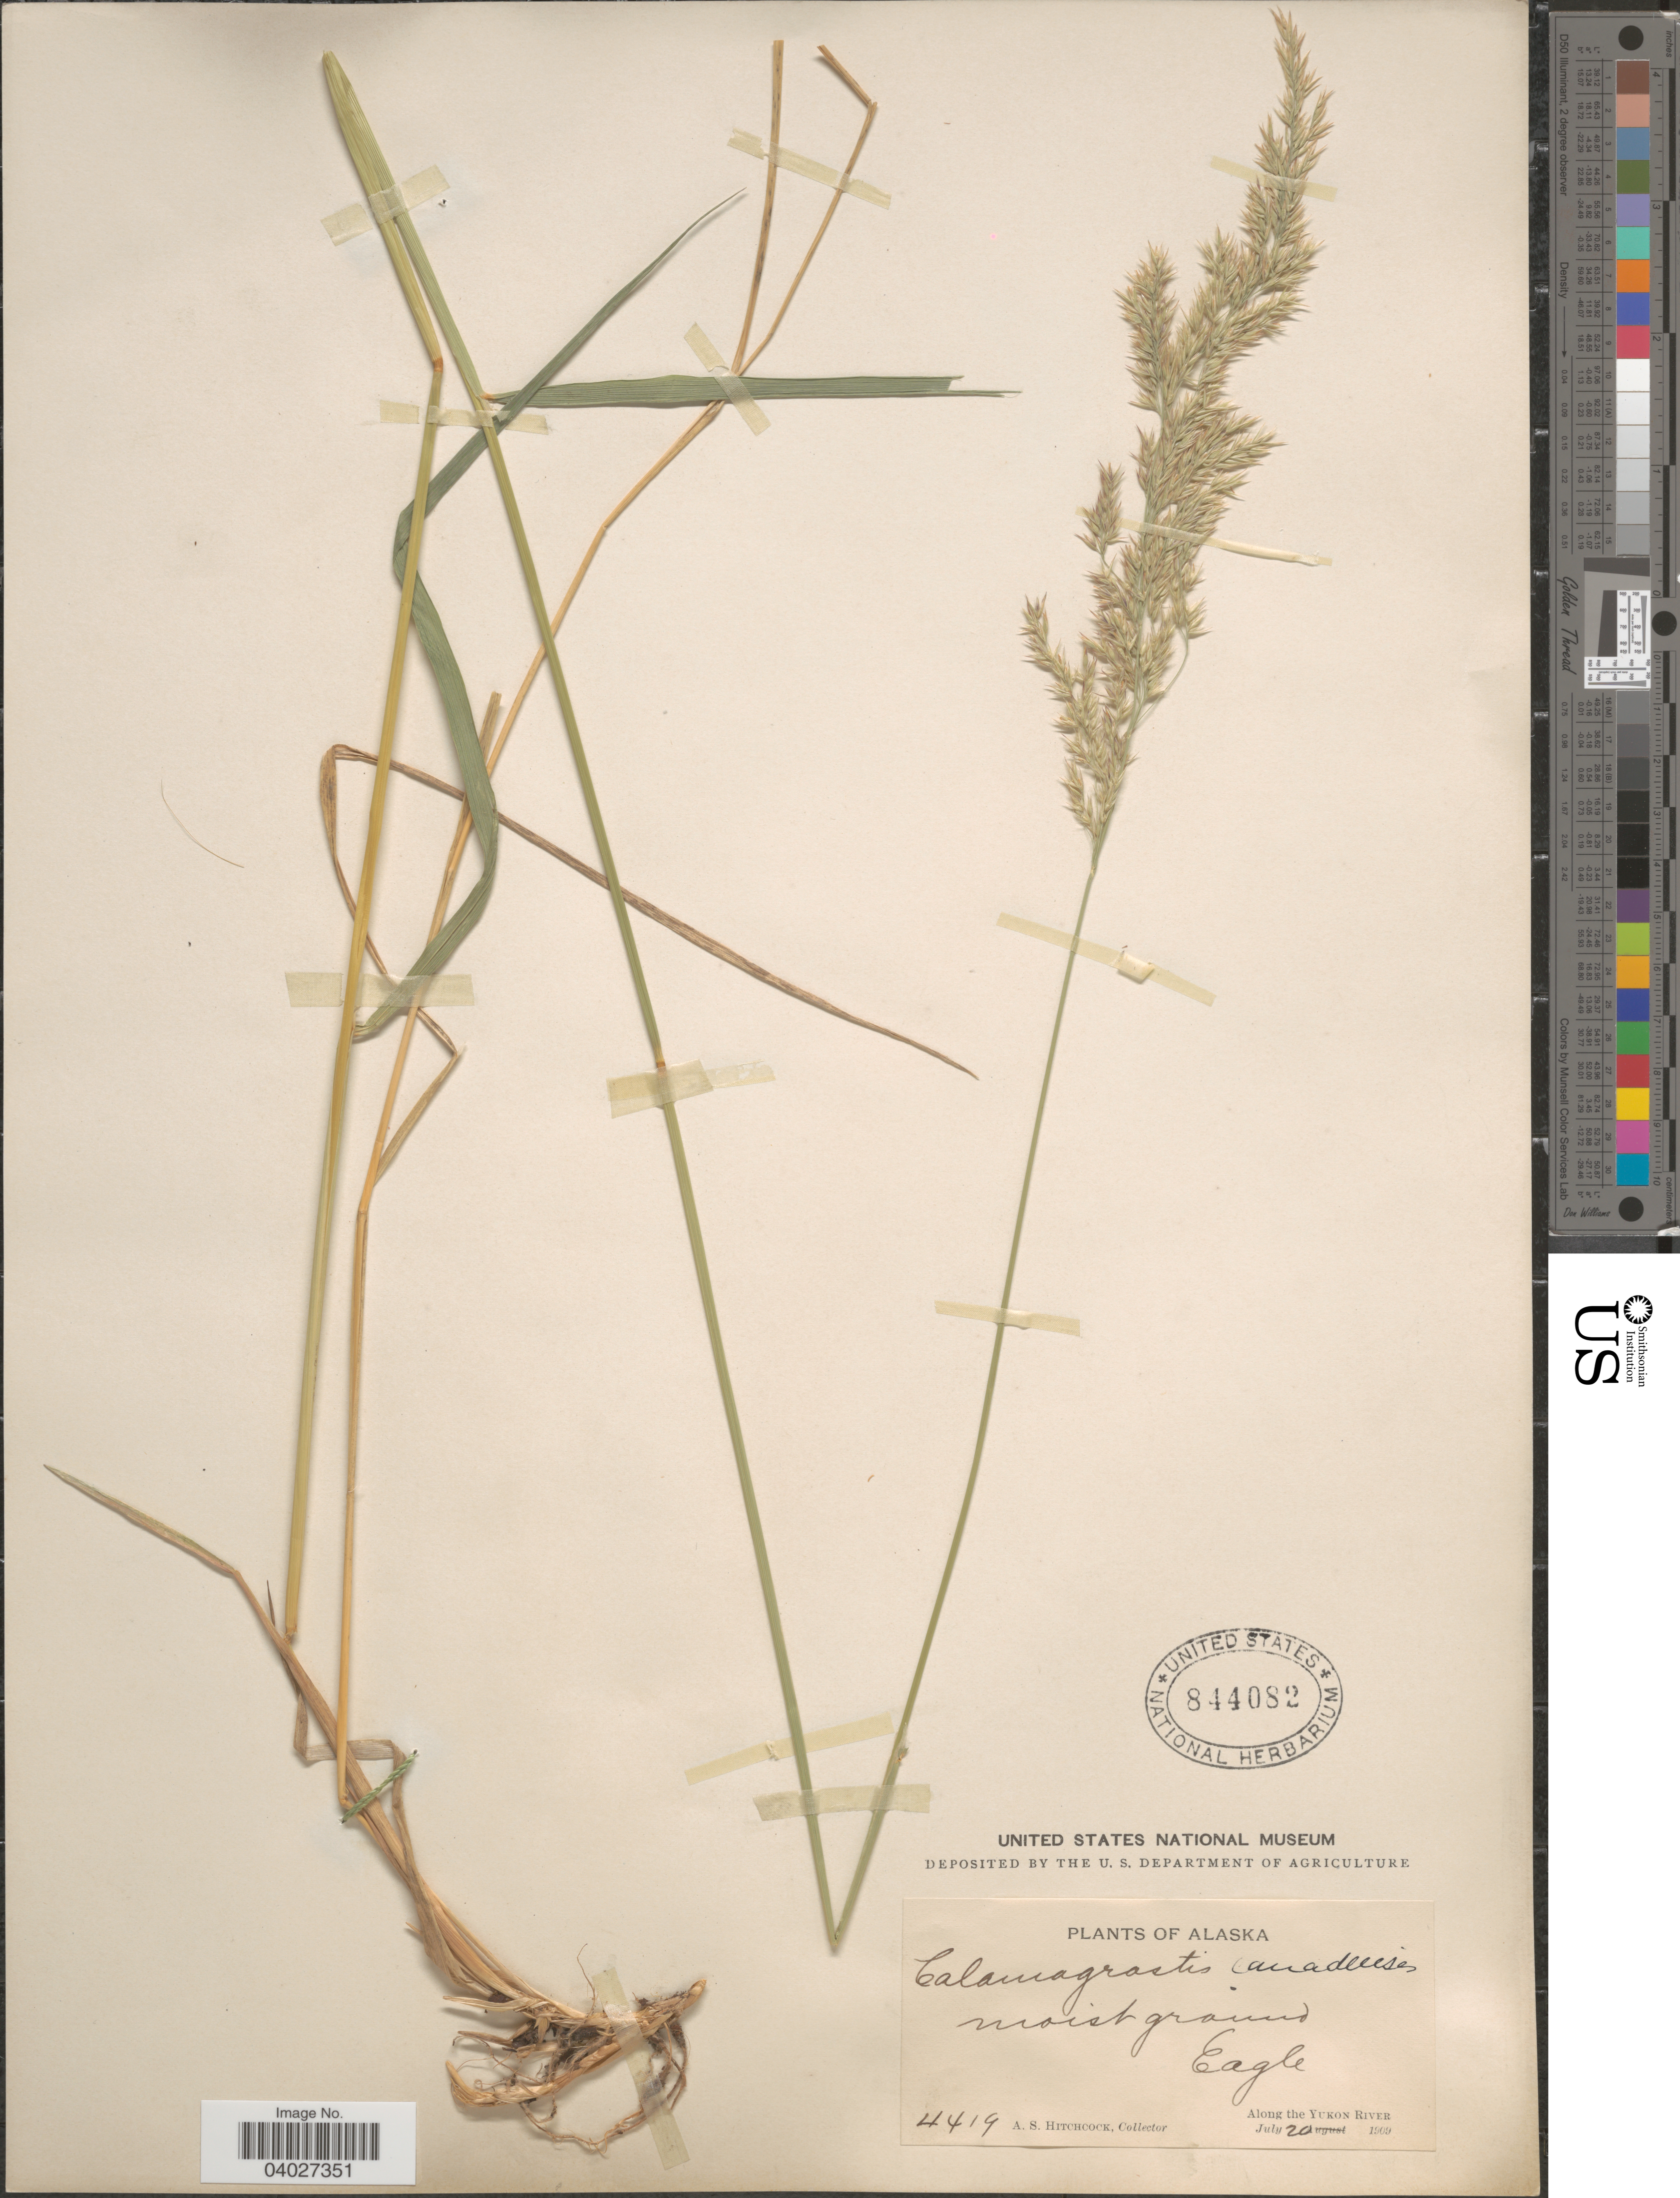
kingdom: Plantae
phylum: Tracheophyta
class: Liliopsida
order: Poales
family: Poaceae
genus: Calamagrostis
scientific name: Calamagrostis canadensis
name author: (Michx.) P. Beauv.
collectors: A. S. Hitchcock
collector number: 4419*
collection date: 1909-07-20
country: United States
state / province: Alaska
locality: Moist ground. Eagle. Along the Yukon River.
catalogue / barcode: US 844082